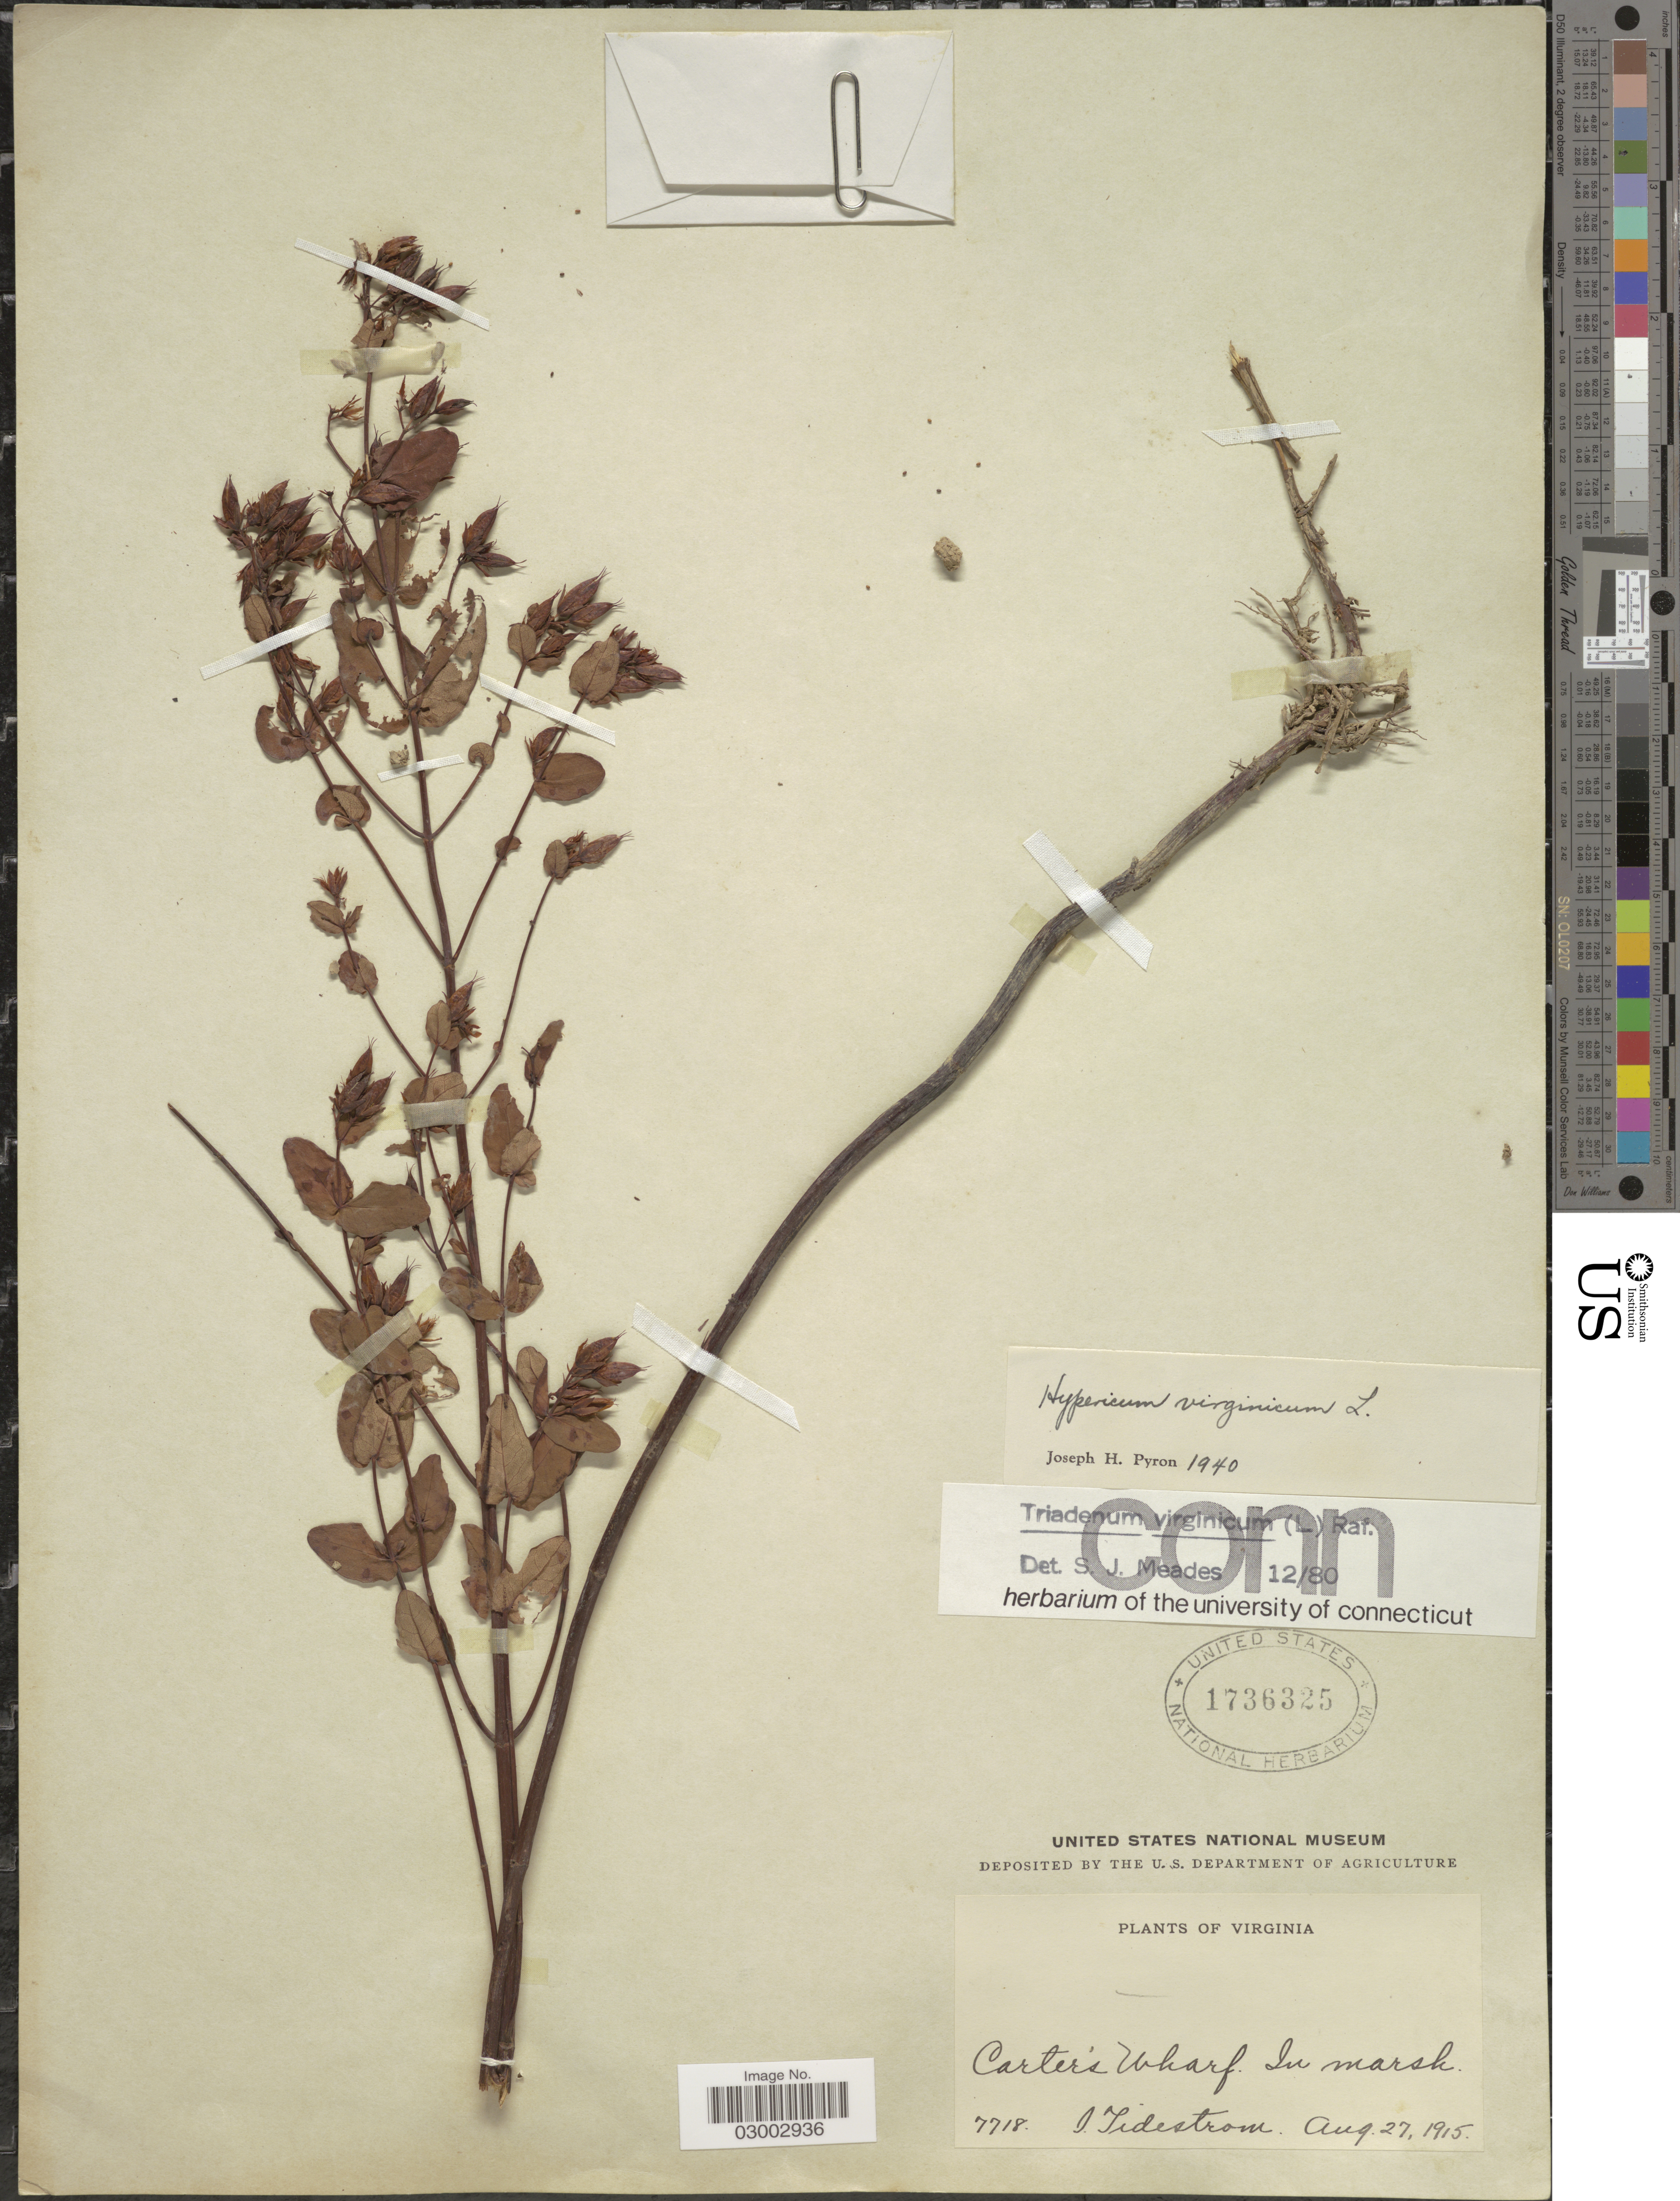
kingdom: Plantae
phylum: Tracheophyta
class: Magnoliopsida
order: Malpighiales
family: Hypericaceae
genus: Hypericum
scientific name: Hypericum virginicum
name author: L.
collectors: I. F. Tidestrom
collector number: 7718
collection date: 1915-08-27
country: United States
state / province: Virginia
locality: Carter's Wharf. In marsh.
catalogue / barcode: US 1736325